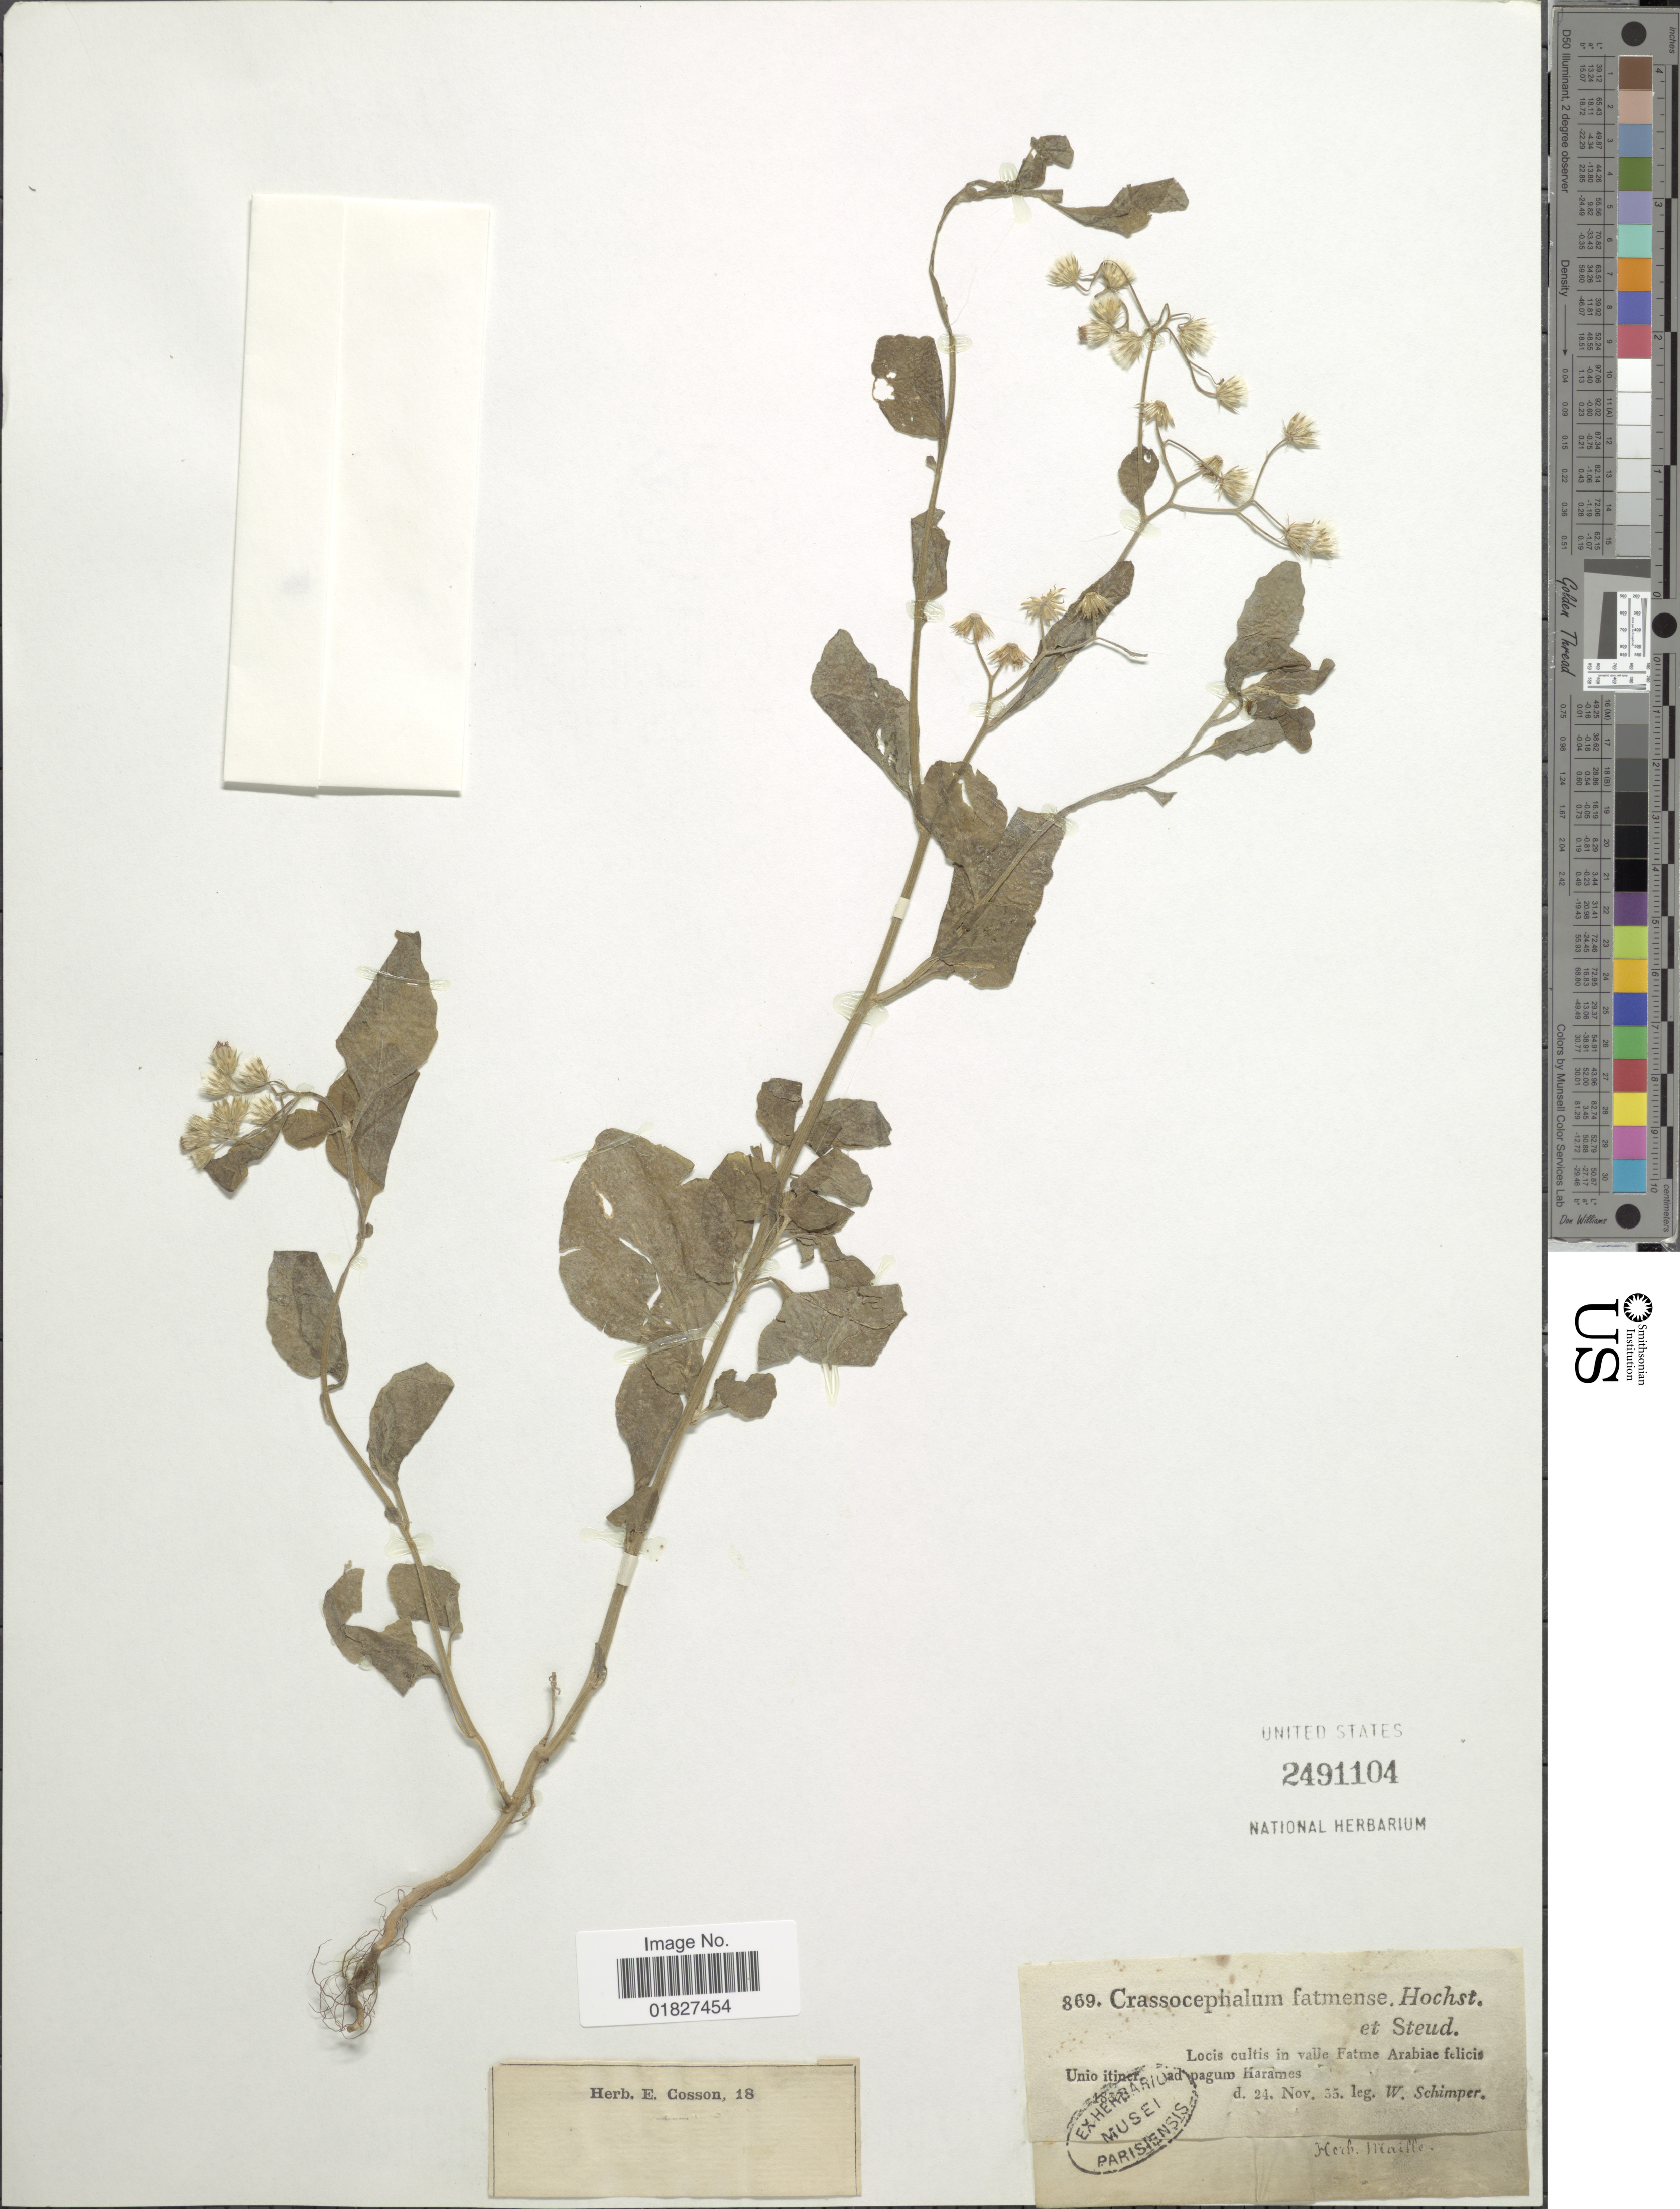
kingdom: Plantae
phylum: Tracheophyta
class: Magnoliopsida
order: Asterales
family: Asteraceae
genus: Crassocephalum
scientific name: Crassocephalum flatmense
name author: Hochst. & Steud. ex DC.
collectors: W. Schimper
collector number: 869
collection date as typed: Transcribed d/m/y: 24/11/55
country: Saudi Arabia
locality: Valle Fatme Arabiae, pagum Harames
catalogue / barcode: US 2491104